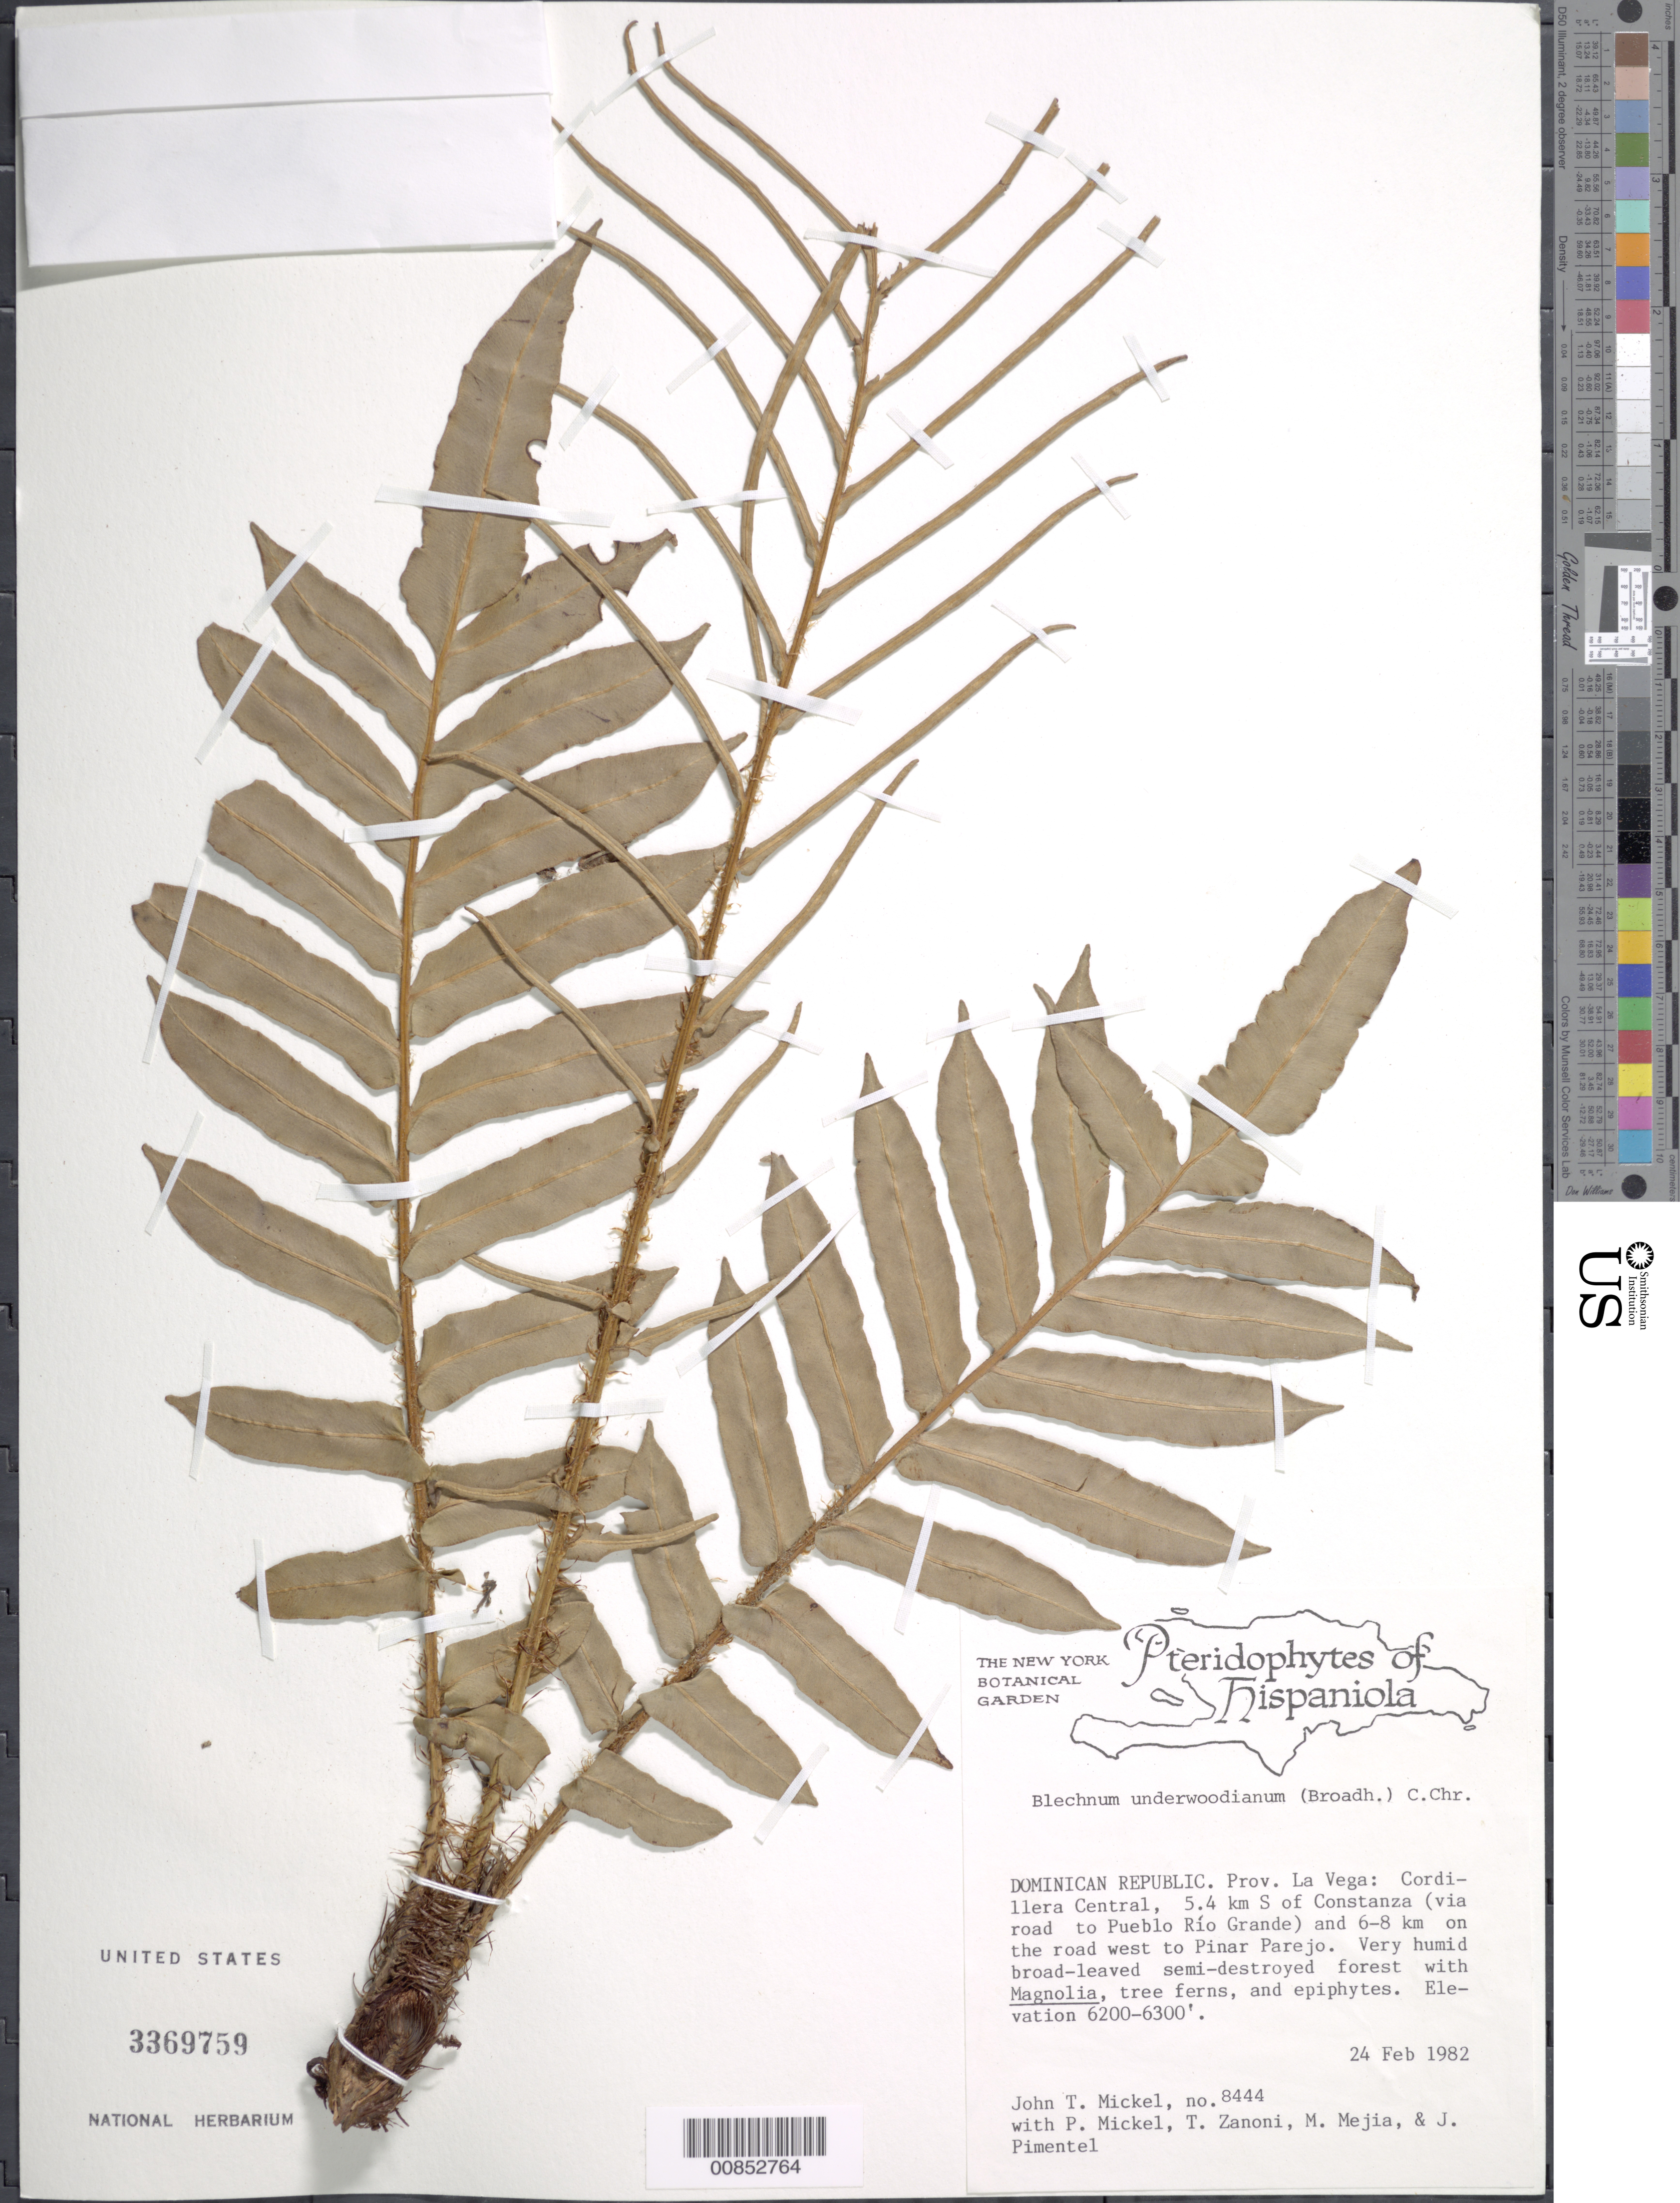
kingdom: Plantae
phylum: Tracheophyta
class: Polypodiopsida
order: Polypodiales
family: Blechnaceae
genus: Blechnum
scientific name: Blechnum underwoodianum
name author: (Broadh.) C. Chr.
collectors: J. T. Mickel, P. Mickel, T. A. Zanoni, M. Mejia & J. Pimentel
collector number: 8444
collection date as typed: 24 Feb 1982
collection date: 1982-02-24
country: Dominican Republic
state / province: La Vega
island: Hispaniola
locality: Cordillera Central, 5.4 km S of Constanza via road to Pueblo Río Grande, and 6-8 km on road W to Pinar parejo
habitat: Very humid broad-leaved semi-destroyed forest with Magnolia, tree ferns, and epiphytes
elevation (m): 1890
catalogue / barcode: US 3369759